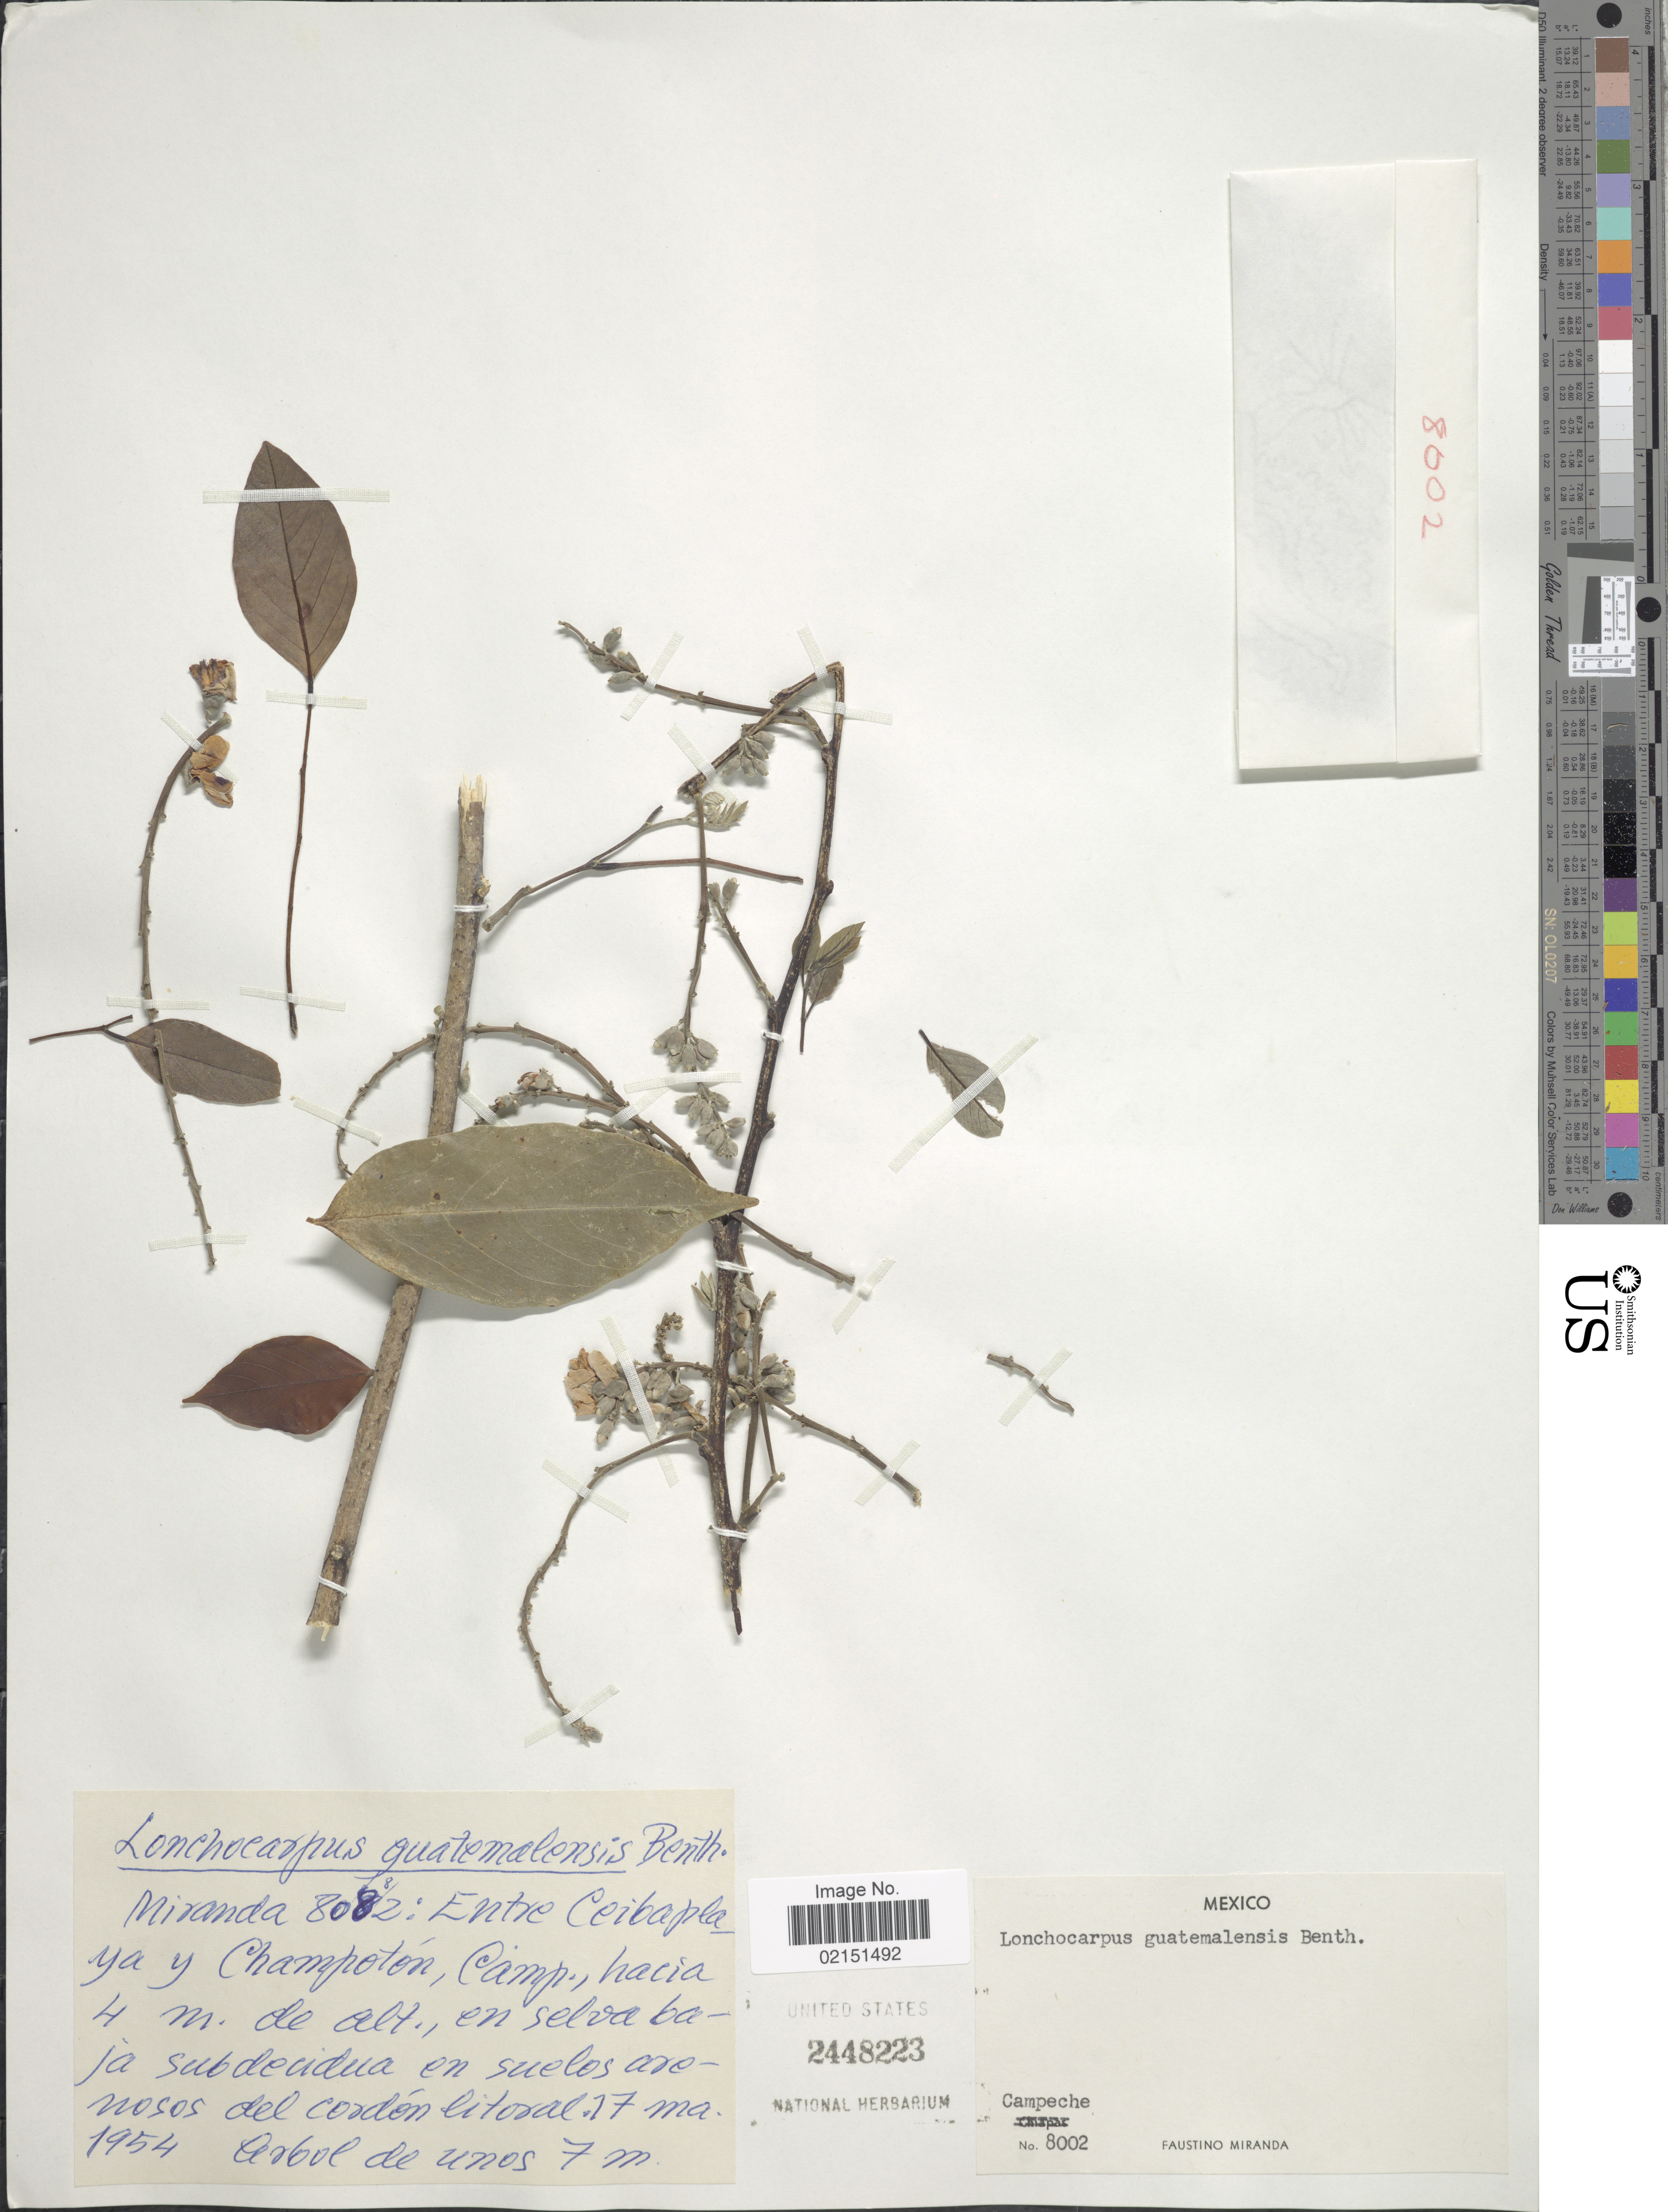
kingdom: Plantae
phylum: Tracheophyta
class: Magnoliopsida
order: Fabales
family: Fabaceae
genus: Lonchocarpus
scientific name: Lonchocarpus guatemalensis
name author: Benth.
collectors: F. Miranda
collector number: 8002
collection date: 1954-03-17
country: Mexico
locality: Entre Ceibaplaya y Champoton, Camp.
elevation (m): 4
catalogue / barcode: US 2448223